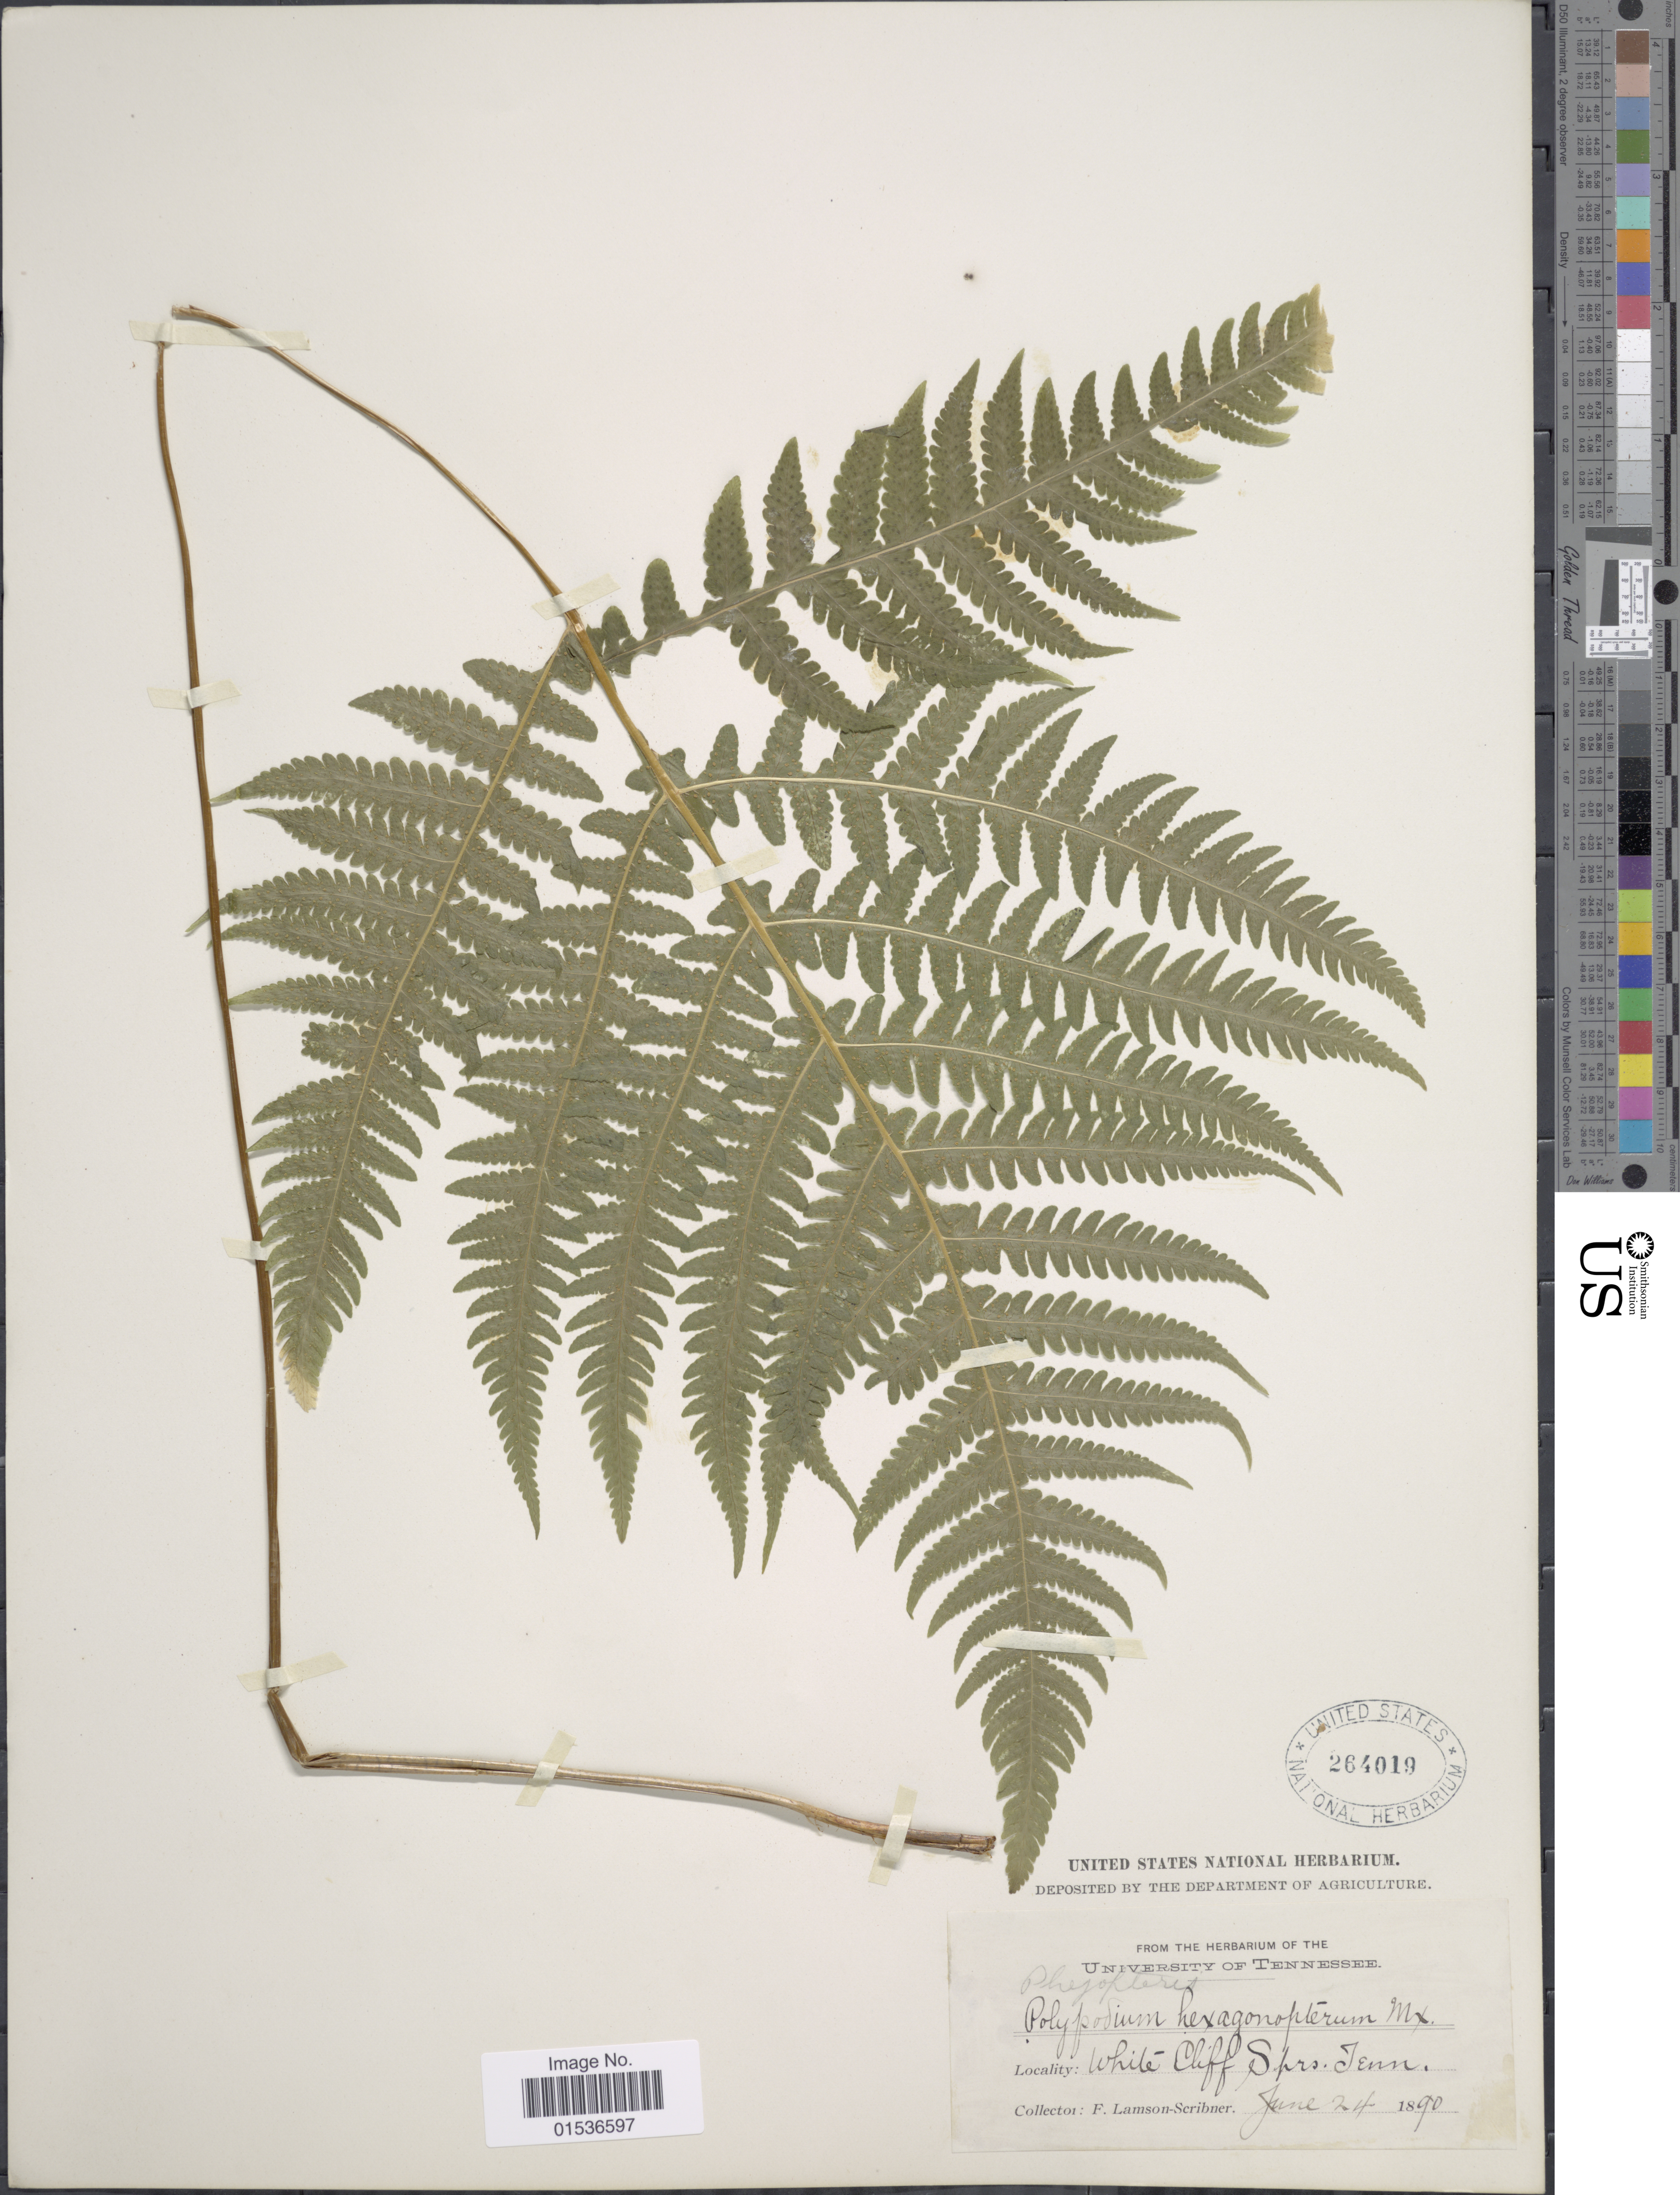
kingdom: Plantae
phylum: Tracheophyta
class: Polypodiopsida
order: Polypodiales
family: Thelypteridaceae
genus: Phegopteris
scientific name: Phegopteris hexagonoptera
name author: (Michx.) Fée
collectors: F. Lamson-Scribner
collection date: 1890-06-24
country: United States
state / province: Tennessee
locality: White Cliff Sprs.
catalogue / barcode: US 264019